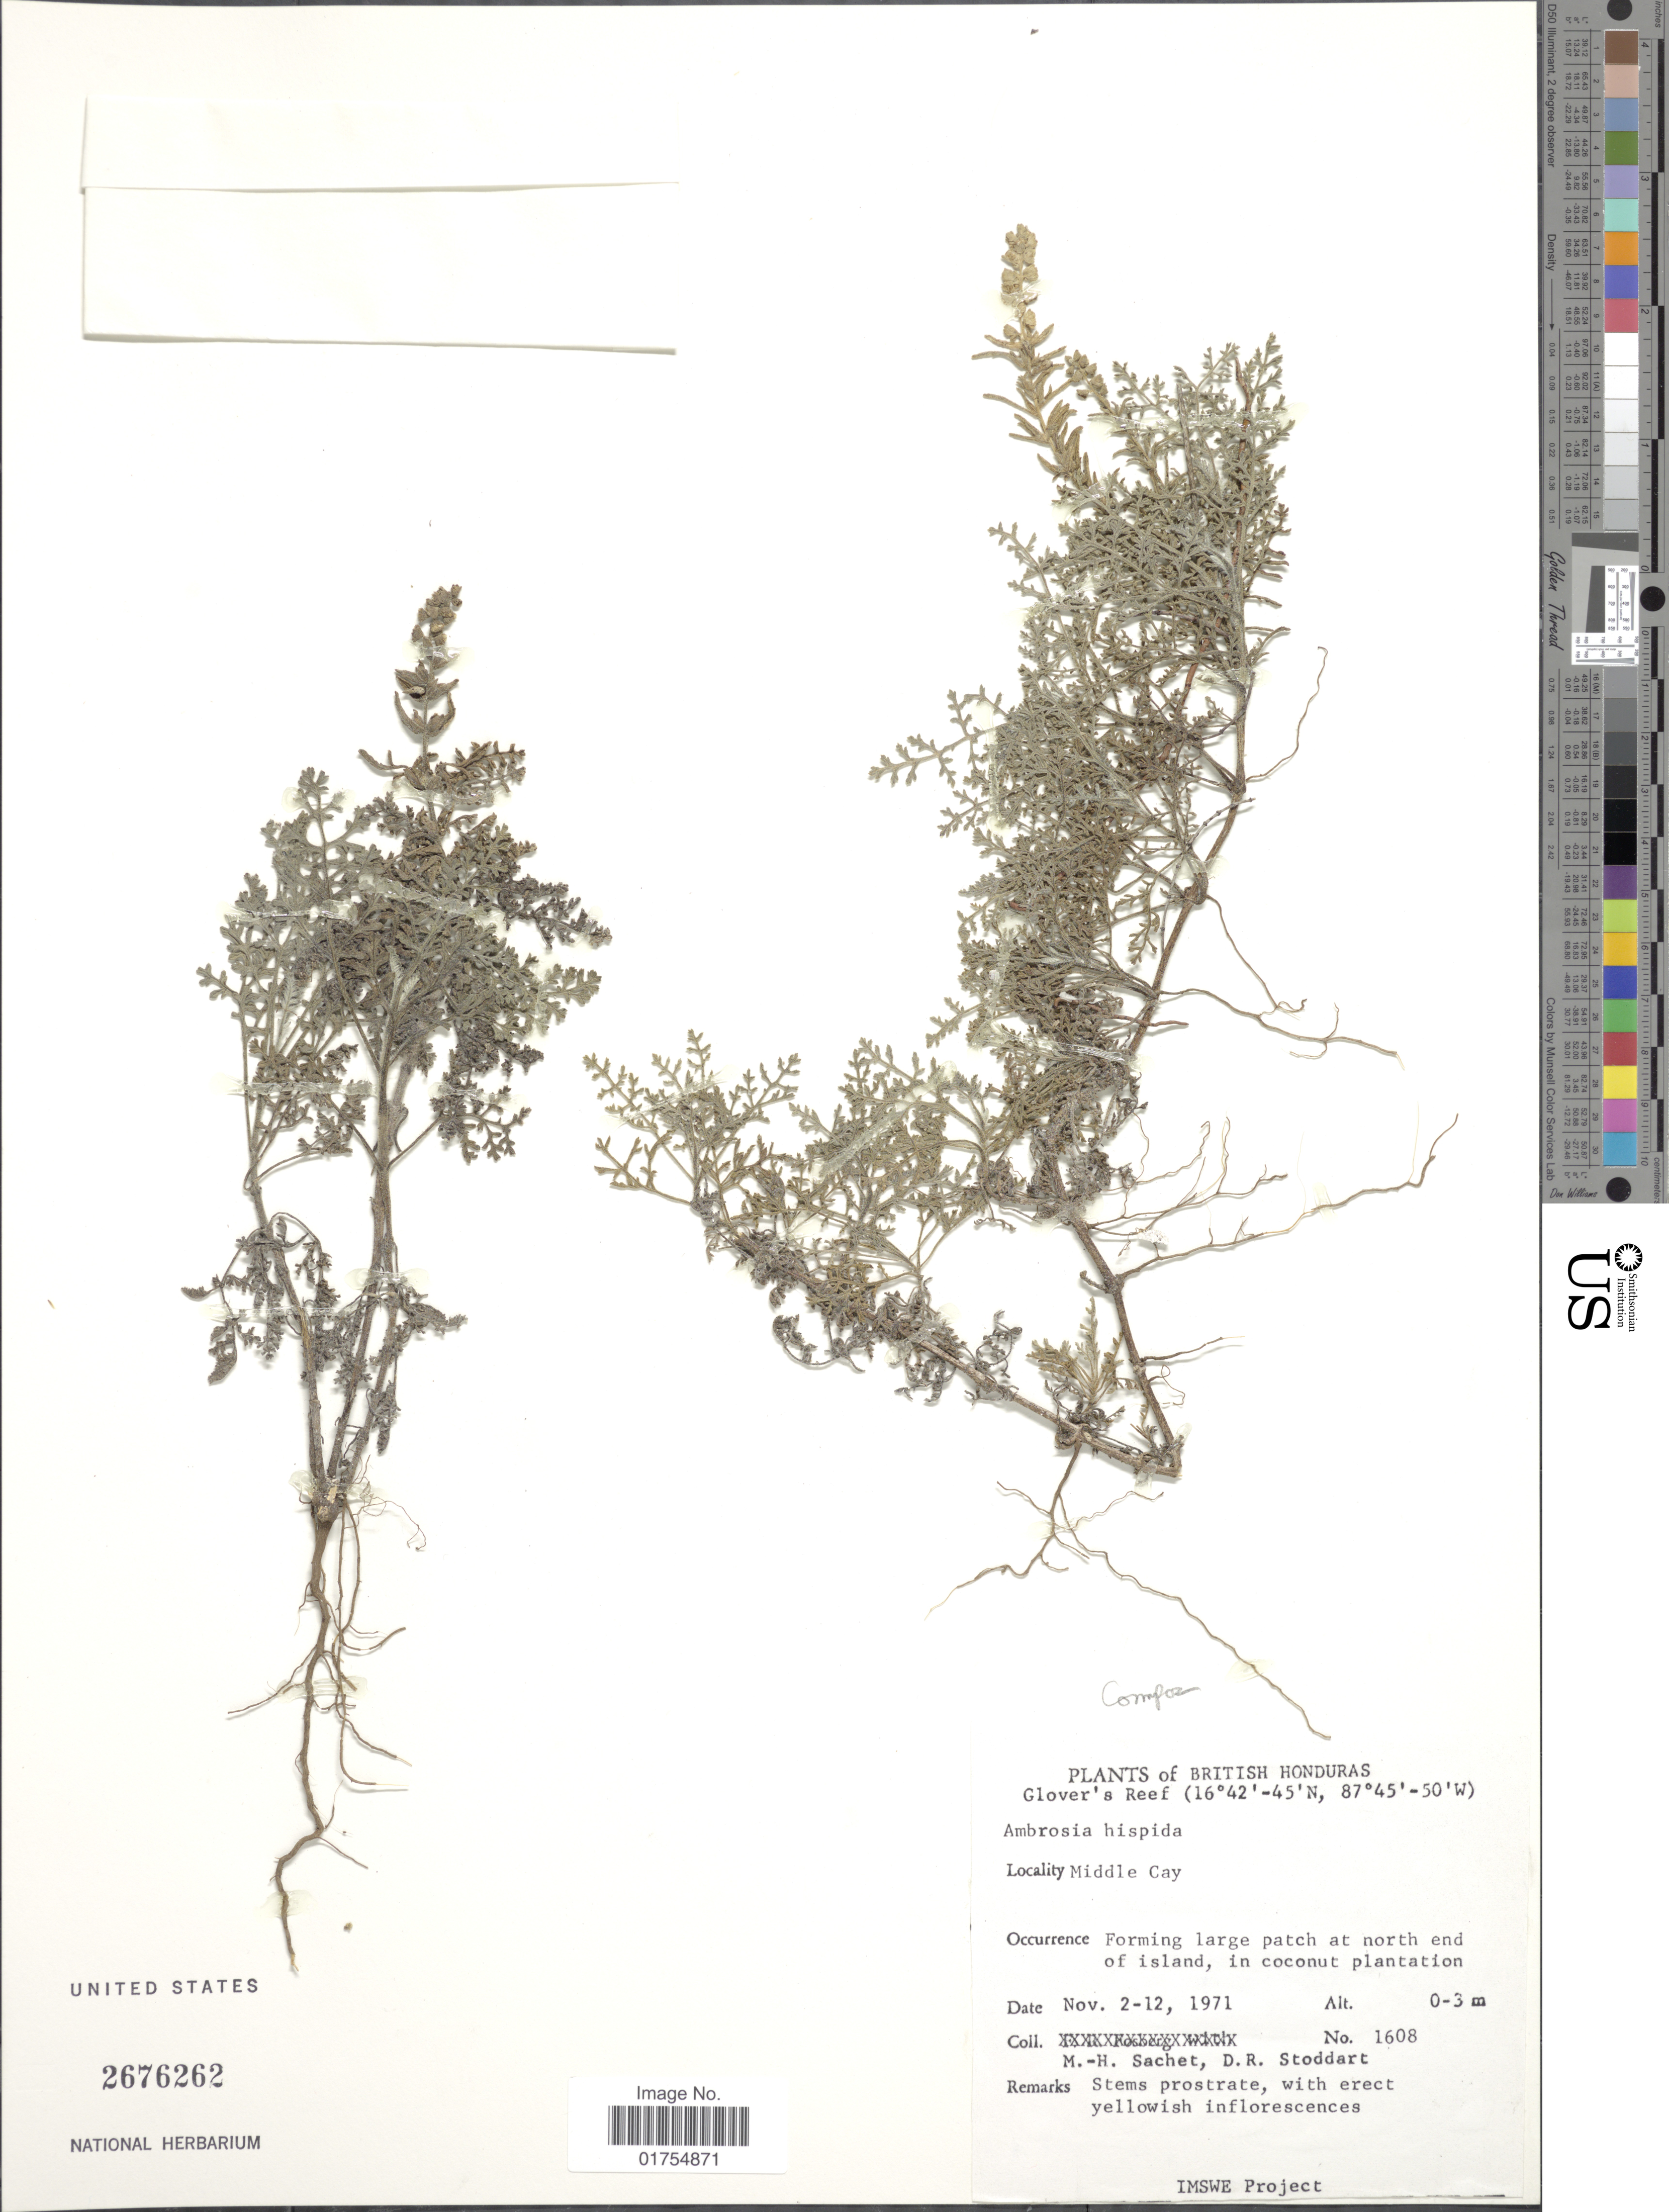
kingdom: Plantae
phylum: Tracheophyta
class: Magnoliopsida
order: Asterales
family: Asteraceae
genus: Franseria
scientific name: Franseria hispida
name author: Benth.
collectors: M.-H. Sachet & D. R. Stoddart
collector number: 1608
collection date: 1971-11-02/1971-11-12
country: Belize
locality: British Honduras. Middle Cay. Glover's Reef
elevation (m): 0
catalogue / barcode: US 2676262